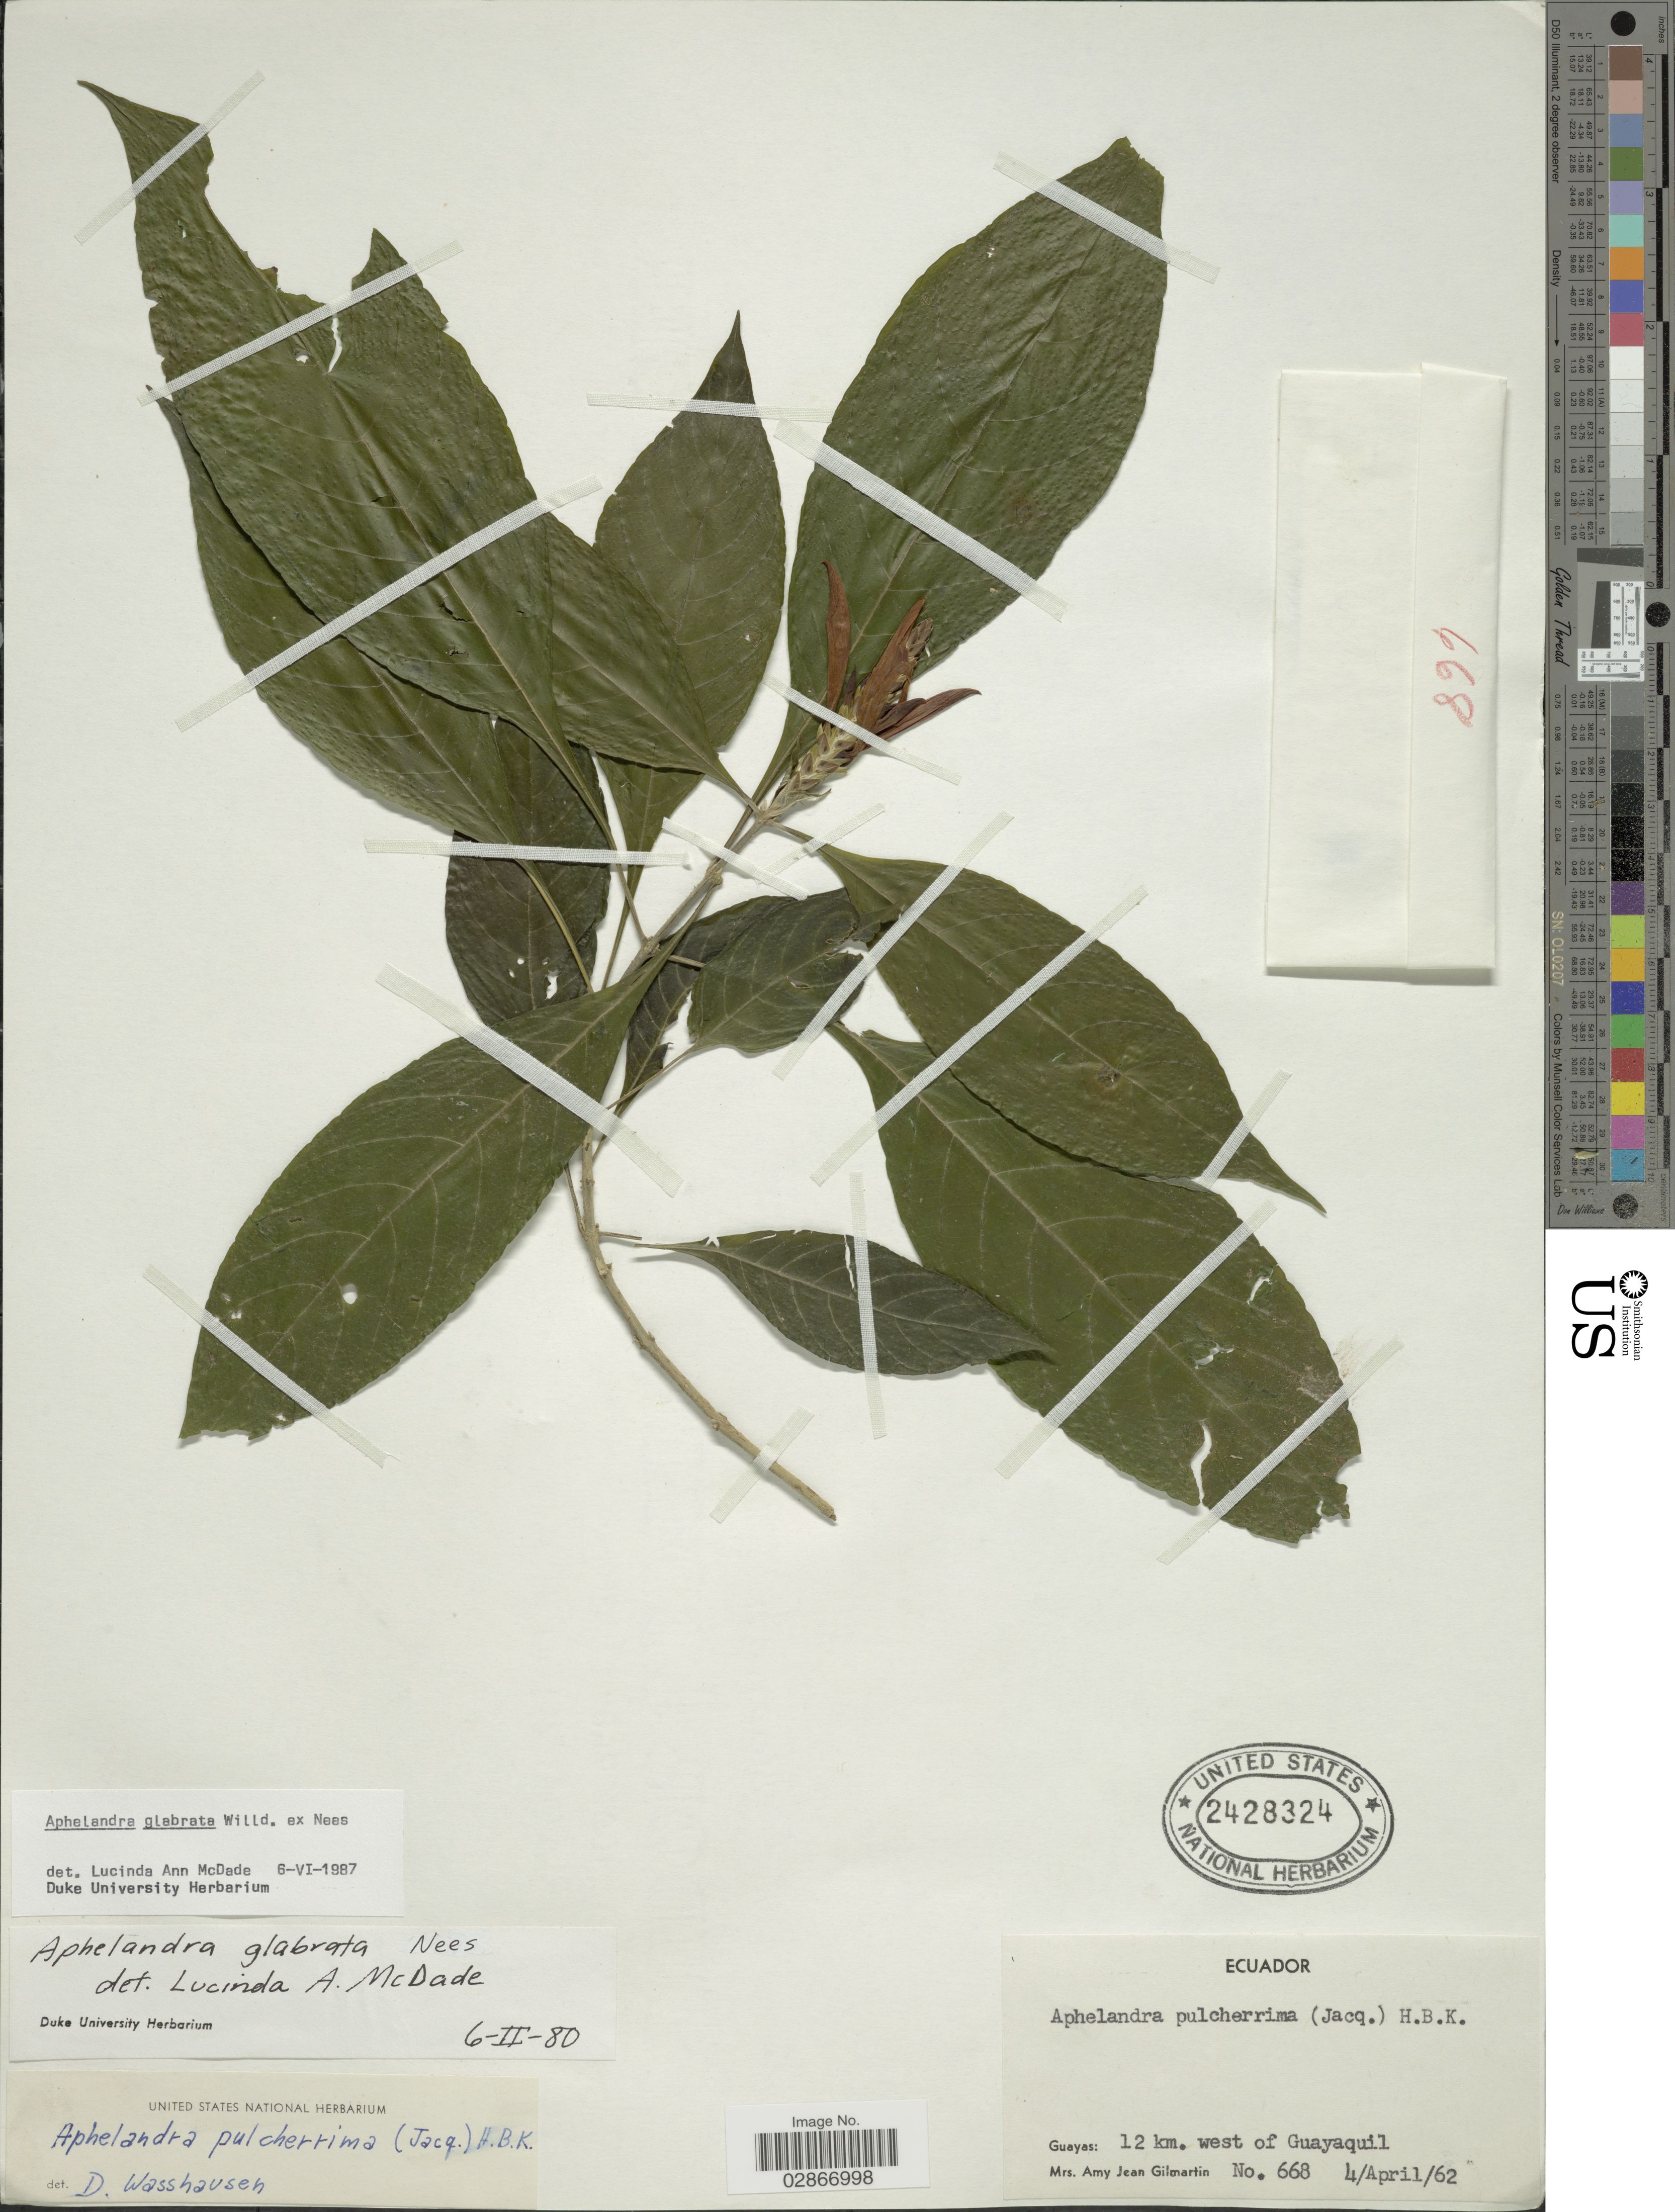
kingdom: Plantae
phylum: Tracheophyta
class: Magnoliopsida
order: Lamiales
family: Acanthaceae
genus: Aphelandra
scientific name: Aphelandra glabrata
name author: Willd. ex Nees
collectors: A. J. Gilmartin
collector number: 668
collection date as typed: Transcribed d/m/y: 4/4/62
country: Ecuador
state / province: Guayas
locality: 12 km. west of Guayaquil.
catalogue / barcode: US 2428324